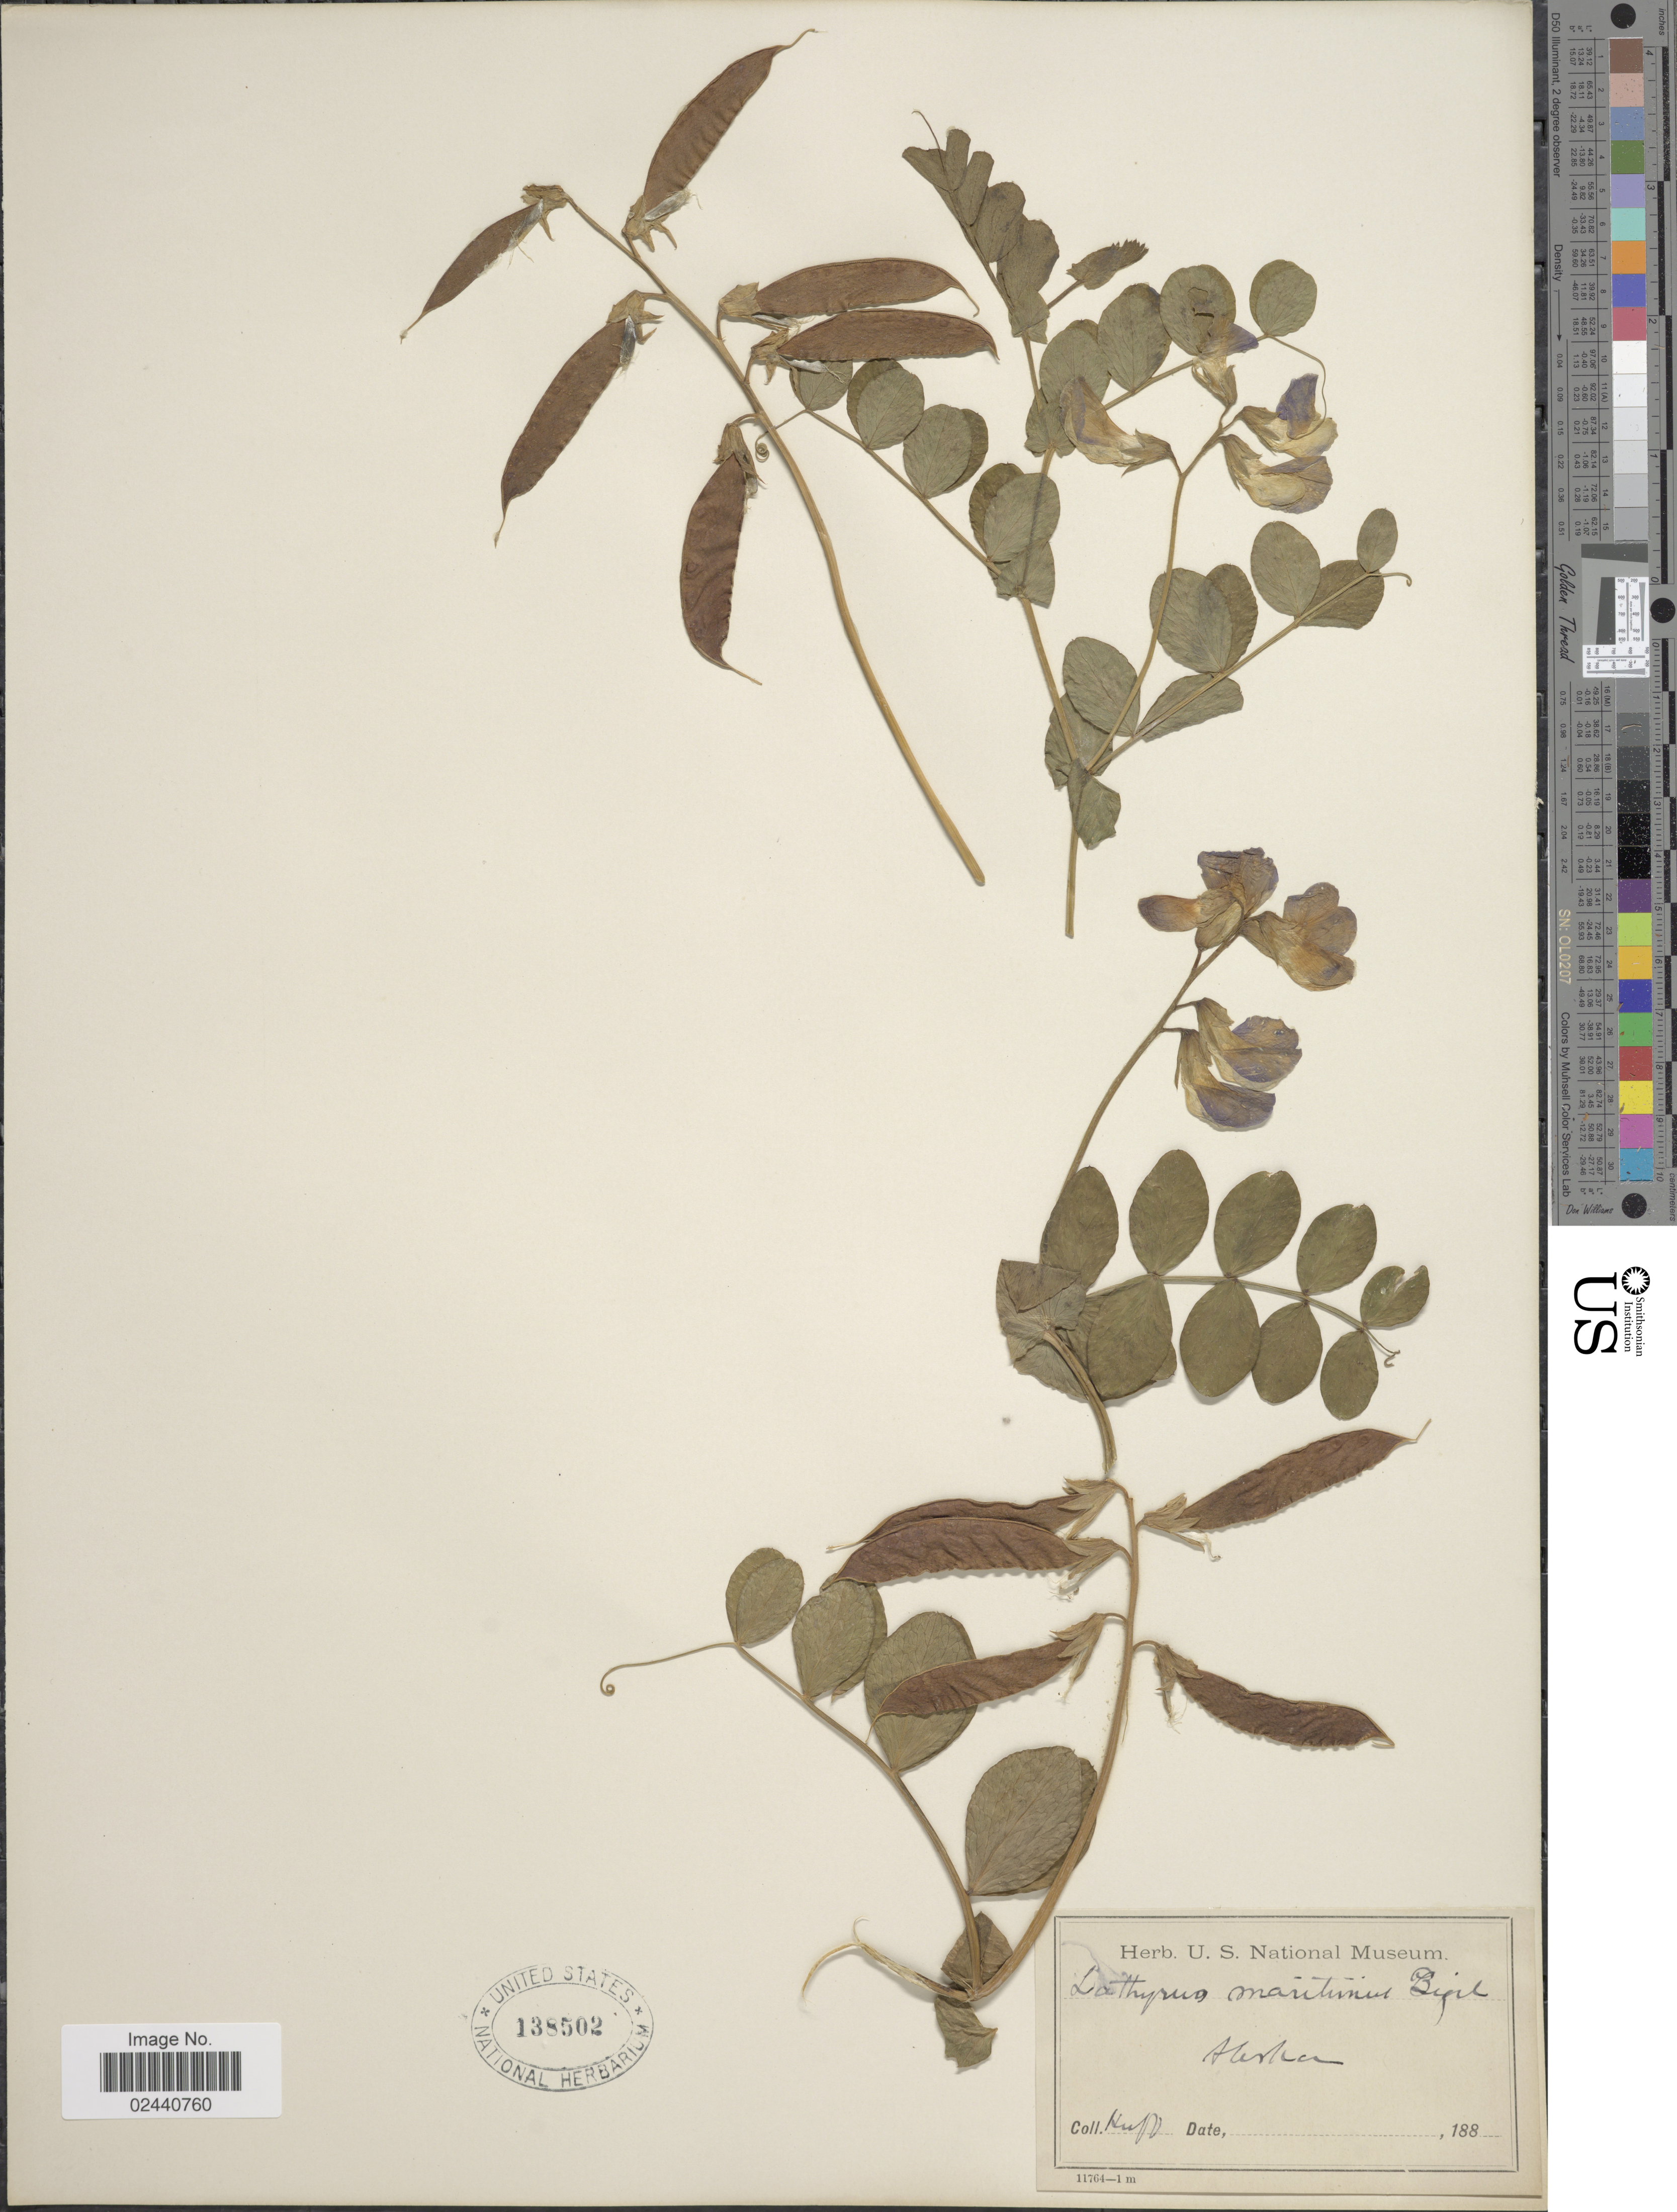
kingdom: Plantae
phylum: Tracheophyta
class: Magnoliopsida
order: Fabales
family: Fabaceae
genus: Lathyrus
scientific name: Lathyrus japonicus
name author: Willd.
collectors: -. Huff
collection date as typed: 188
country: United States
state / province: Alaska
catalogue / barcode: US 138502